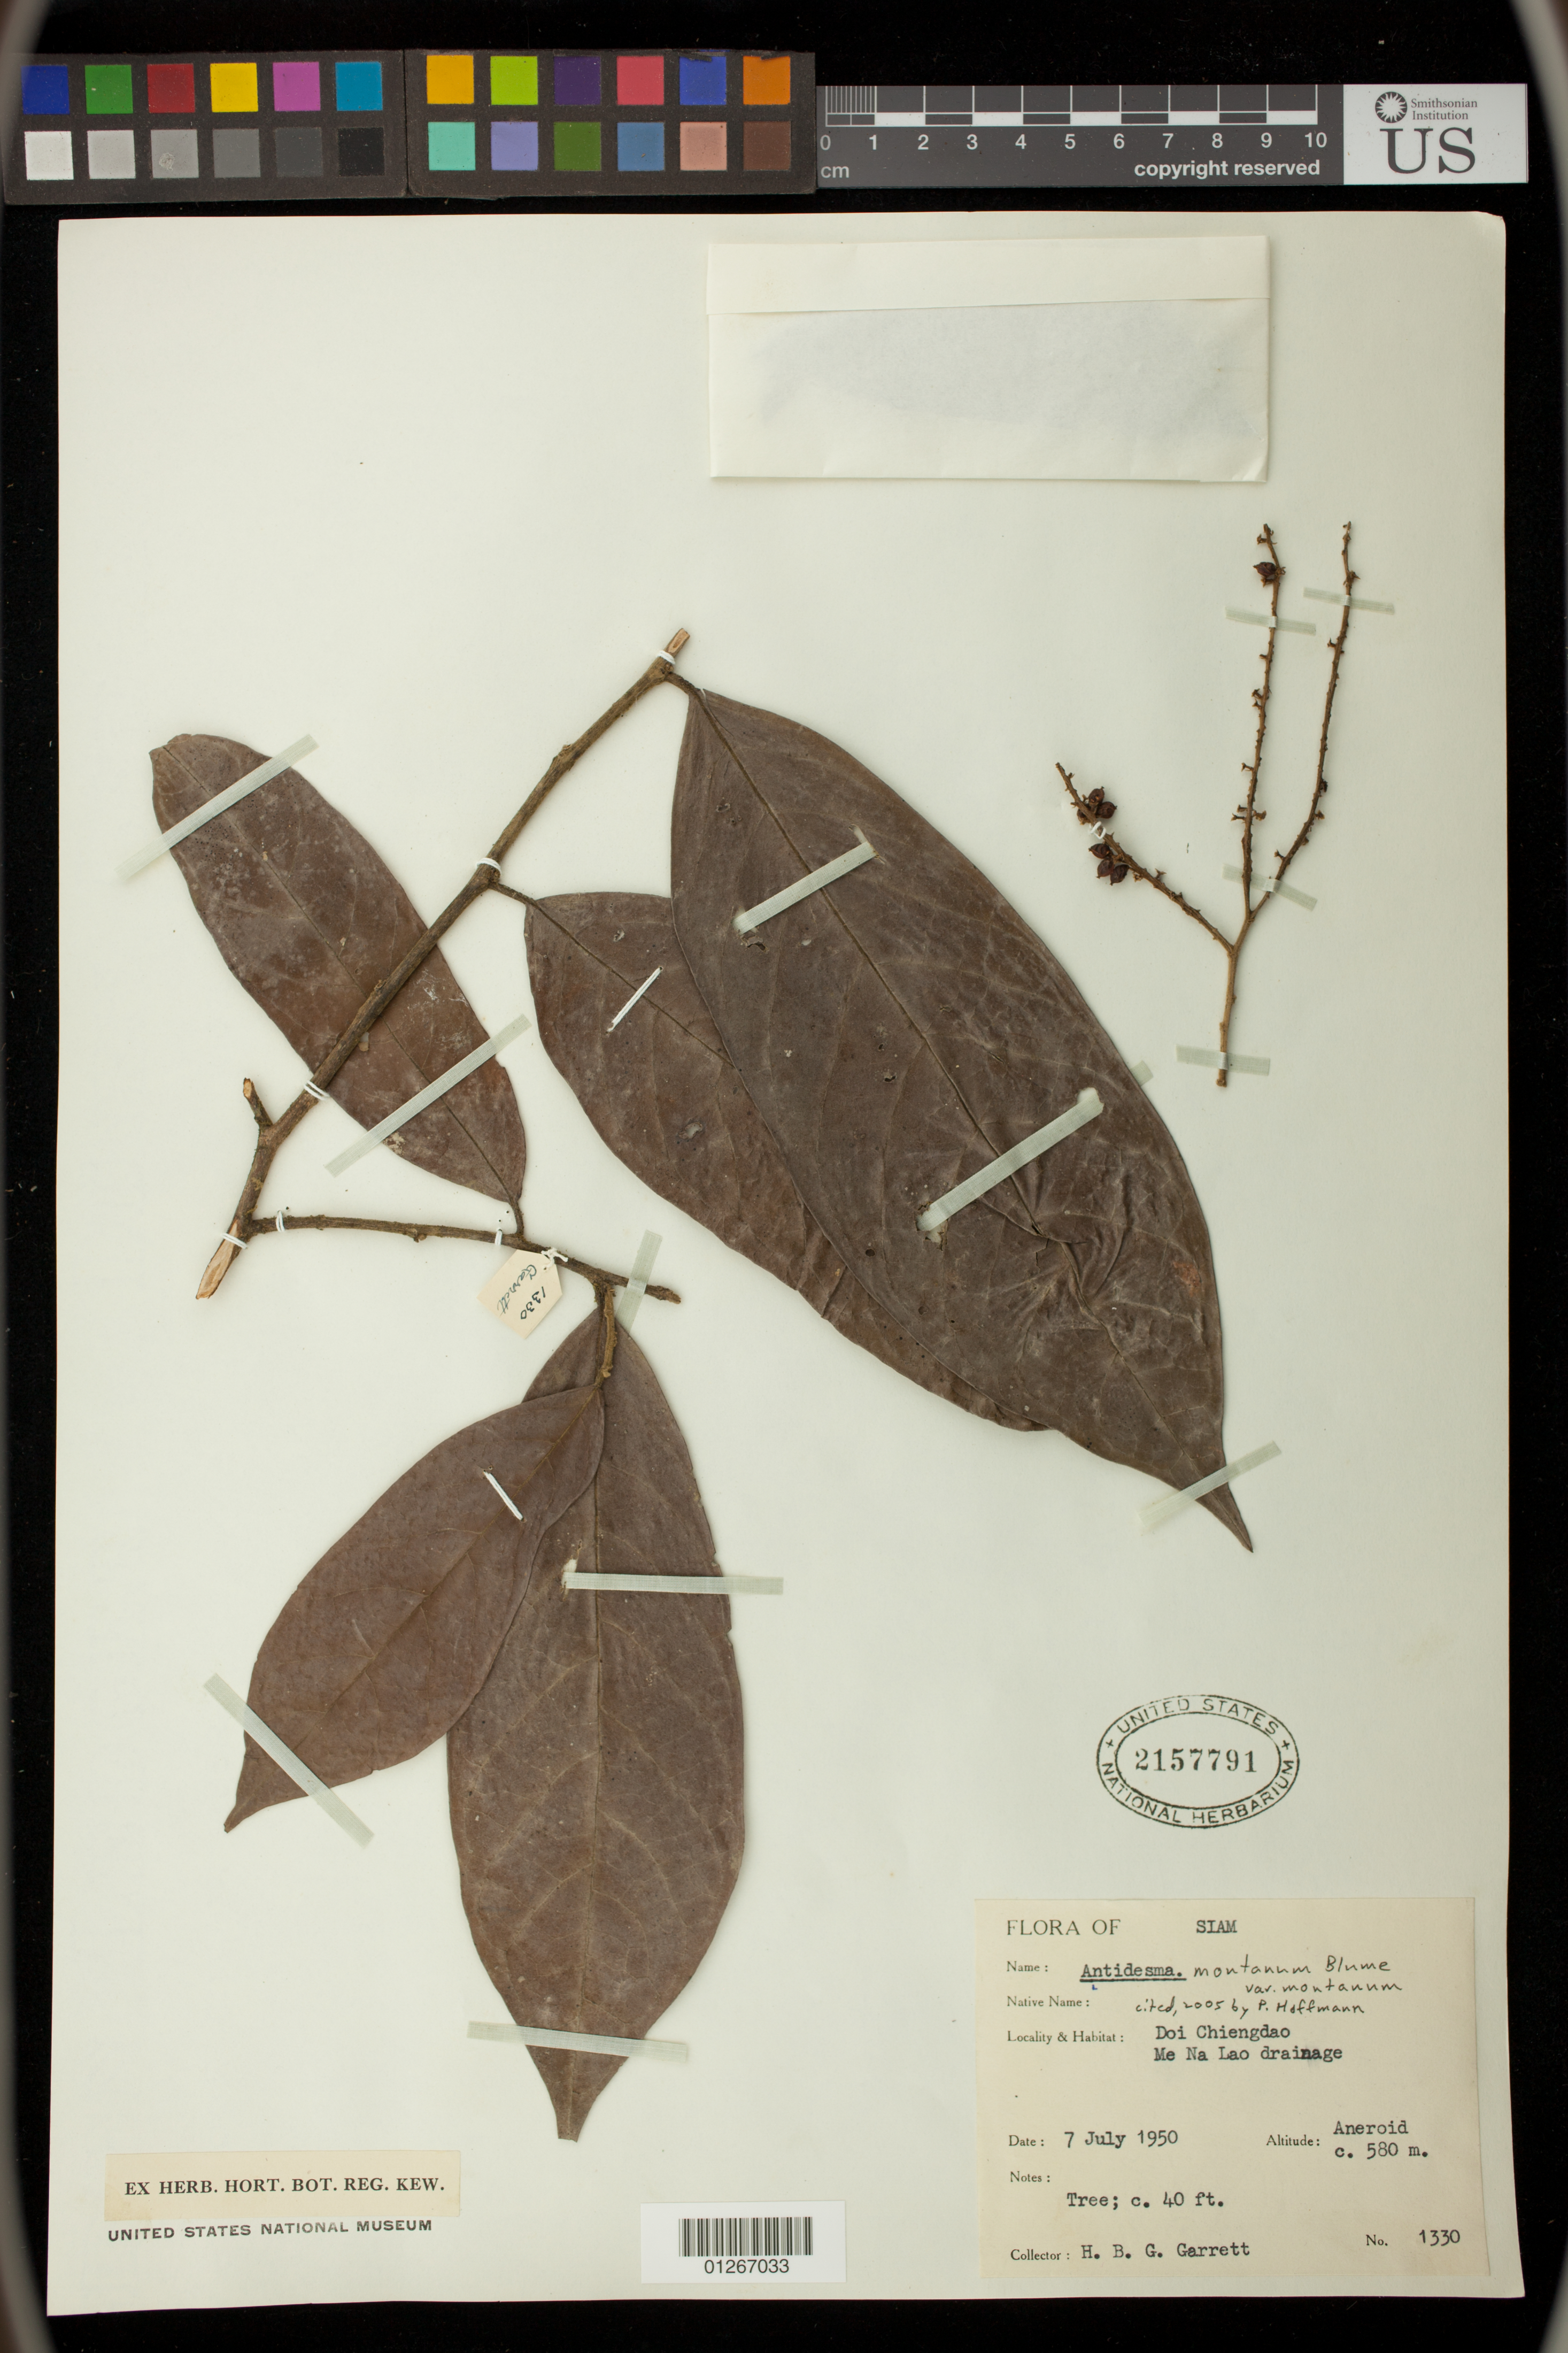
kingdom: Plantae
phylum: Tracheophyta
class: Magnoliopsida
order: Malpighiales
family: Phyllanthaceae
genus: Antidesma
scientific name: Antidesma montanum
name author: Blume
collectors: H. Garrett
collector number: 1330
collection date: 1950-07-07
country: Thailand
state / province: Chiang Mai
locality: Doi Chiengdao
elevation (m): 580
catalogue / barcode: US 2157791